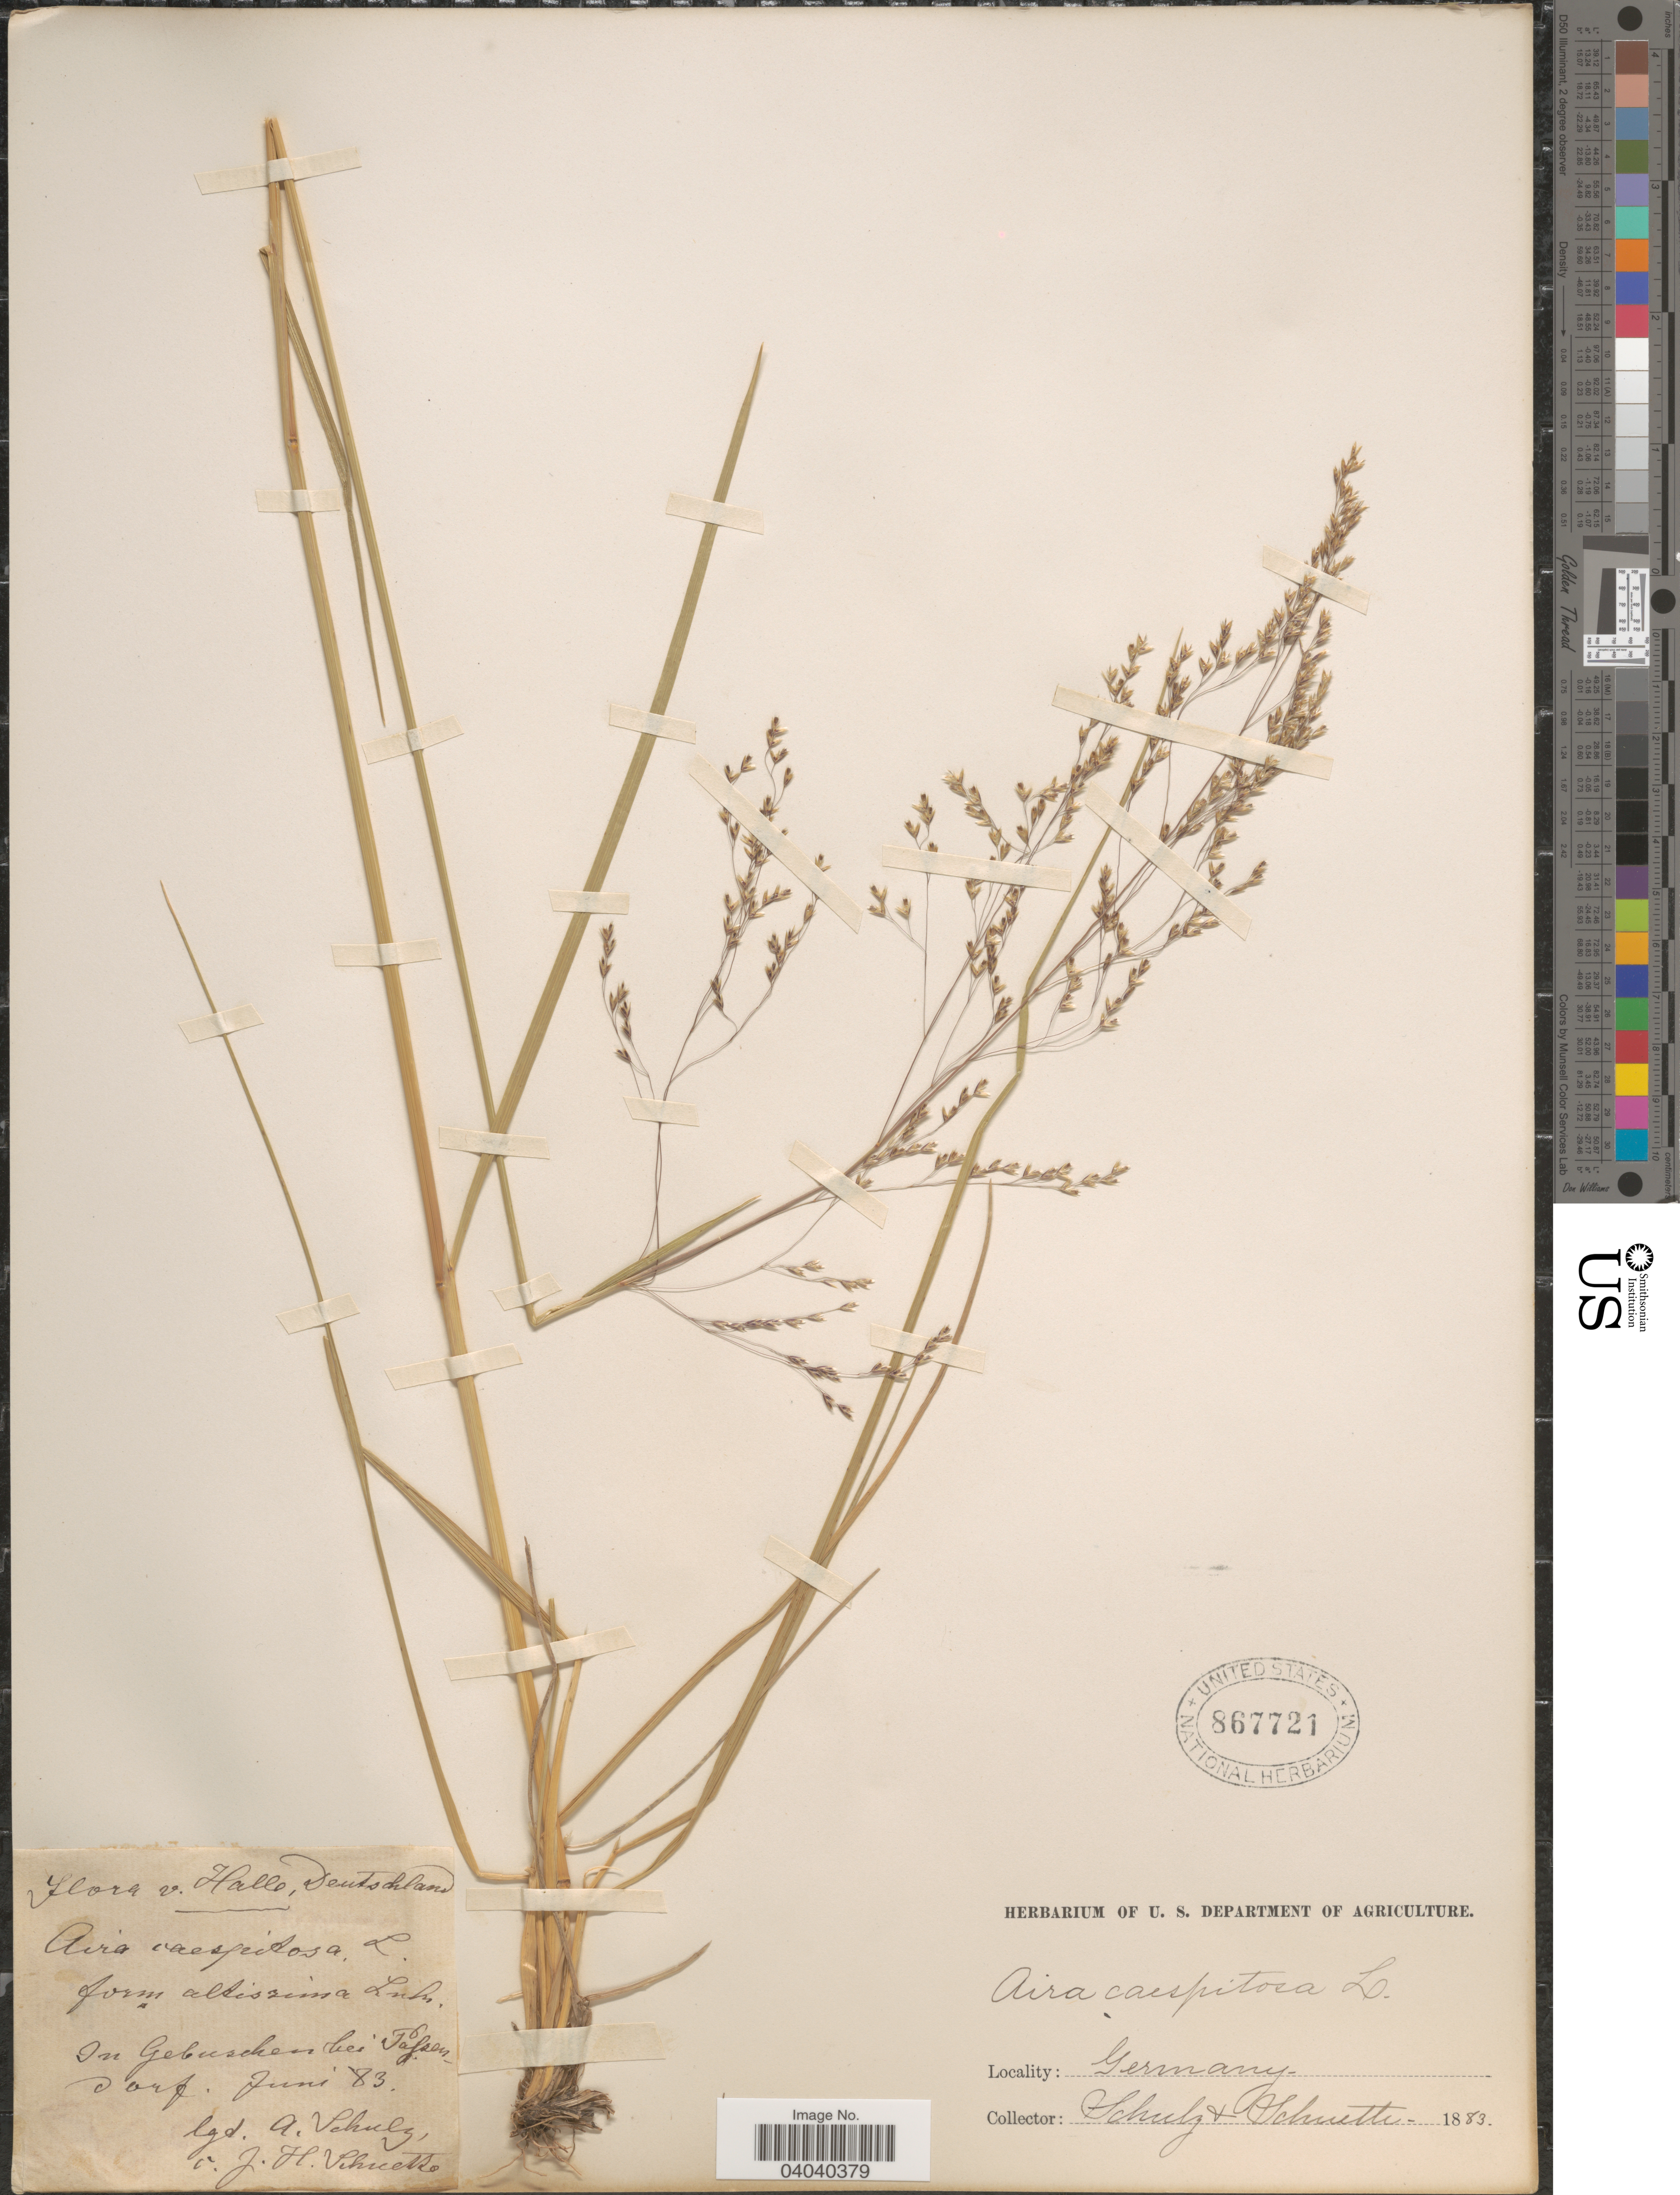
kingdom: Plantae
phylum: Tracheophyta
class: Liliopsida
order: Poales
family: Poaceae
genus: Deschampsia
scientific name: Deschampsia cespitosa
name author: (L.) P. Beauv.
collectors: A. Schulz & J. H. Schuette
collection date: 1883-06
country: Germany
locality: Halle, Deutschland. On Gebuschen bei Passendorf.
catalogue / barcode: US 867721